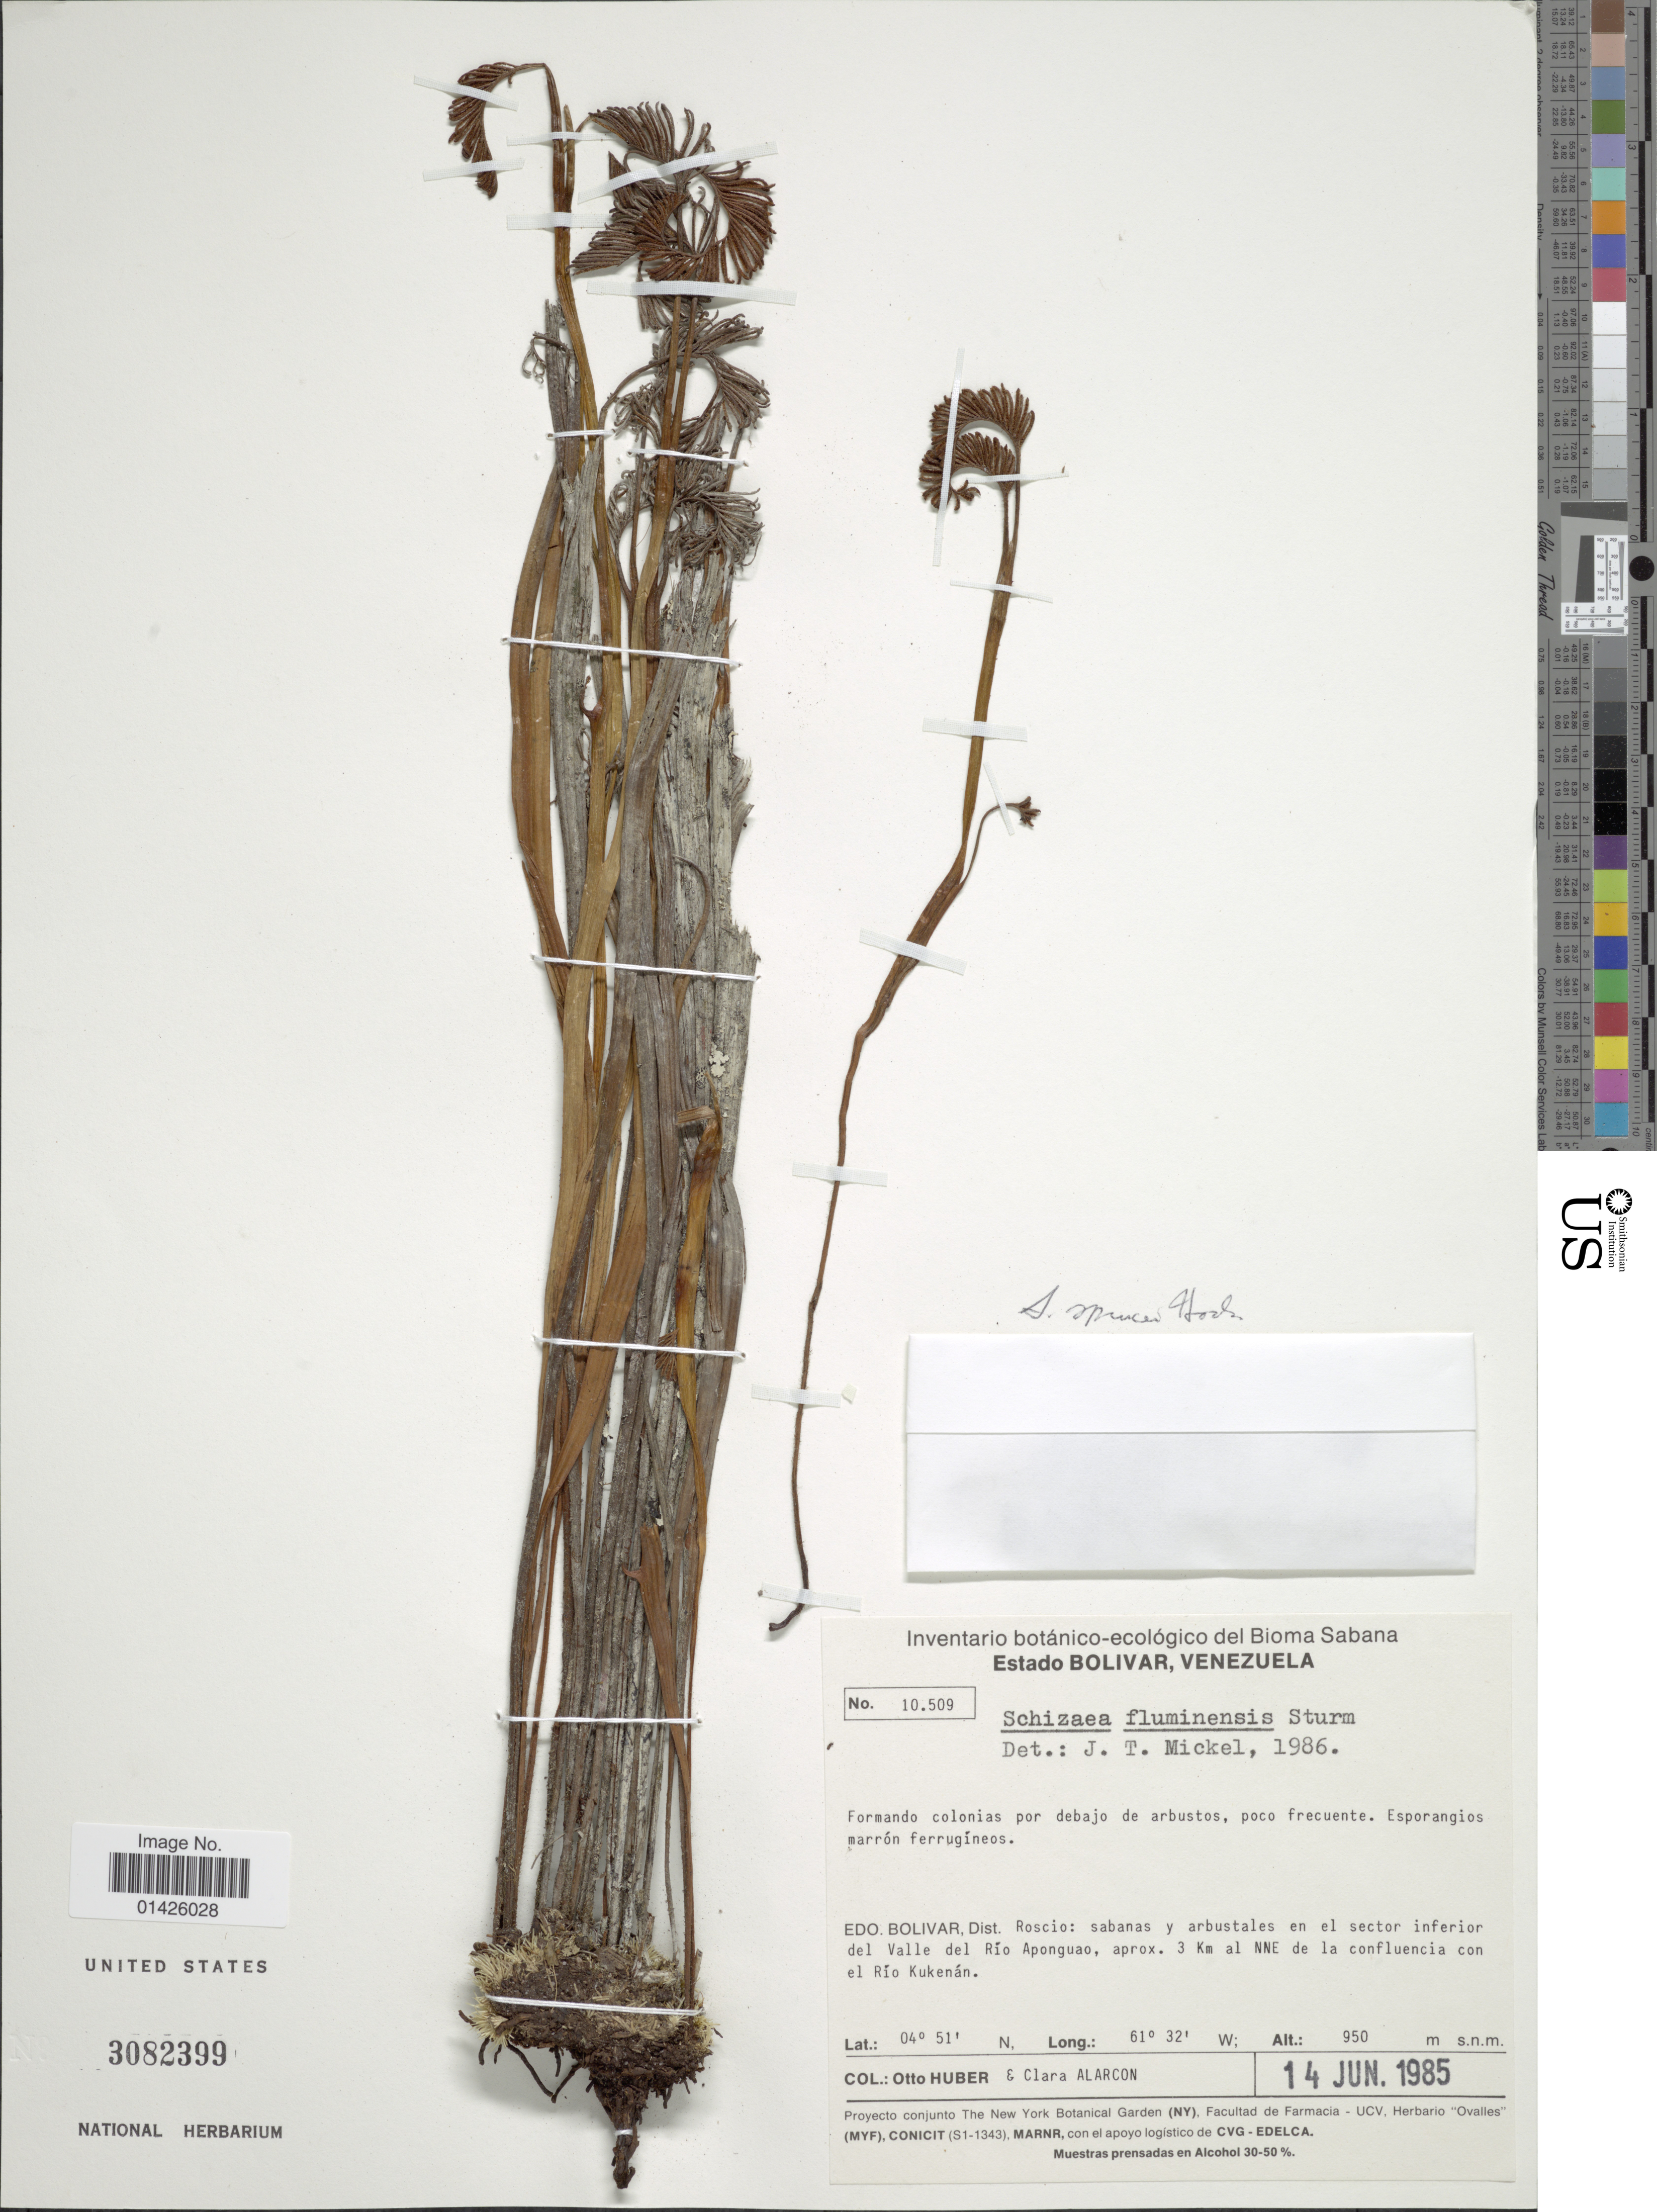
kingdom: Plantae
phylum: Tracheophyta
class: Polypodiopsida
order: Schizaeales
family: Schizaeaceae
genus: Schizaea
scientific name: Schizaea sprucei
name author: Hook.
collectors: O. Huber & C. Alarcon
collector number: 10509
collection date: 1985-06-14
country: Venezuela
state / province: Bolivar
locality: Dist Roscio: sabanas y arbustales en el sector inferior del Valle del Río Aponguao, aprox 3 km al NNE de la confluencia con el Río Kukenán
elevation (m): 950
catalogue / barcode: US 3082399